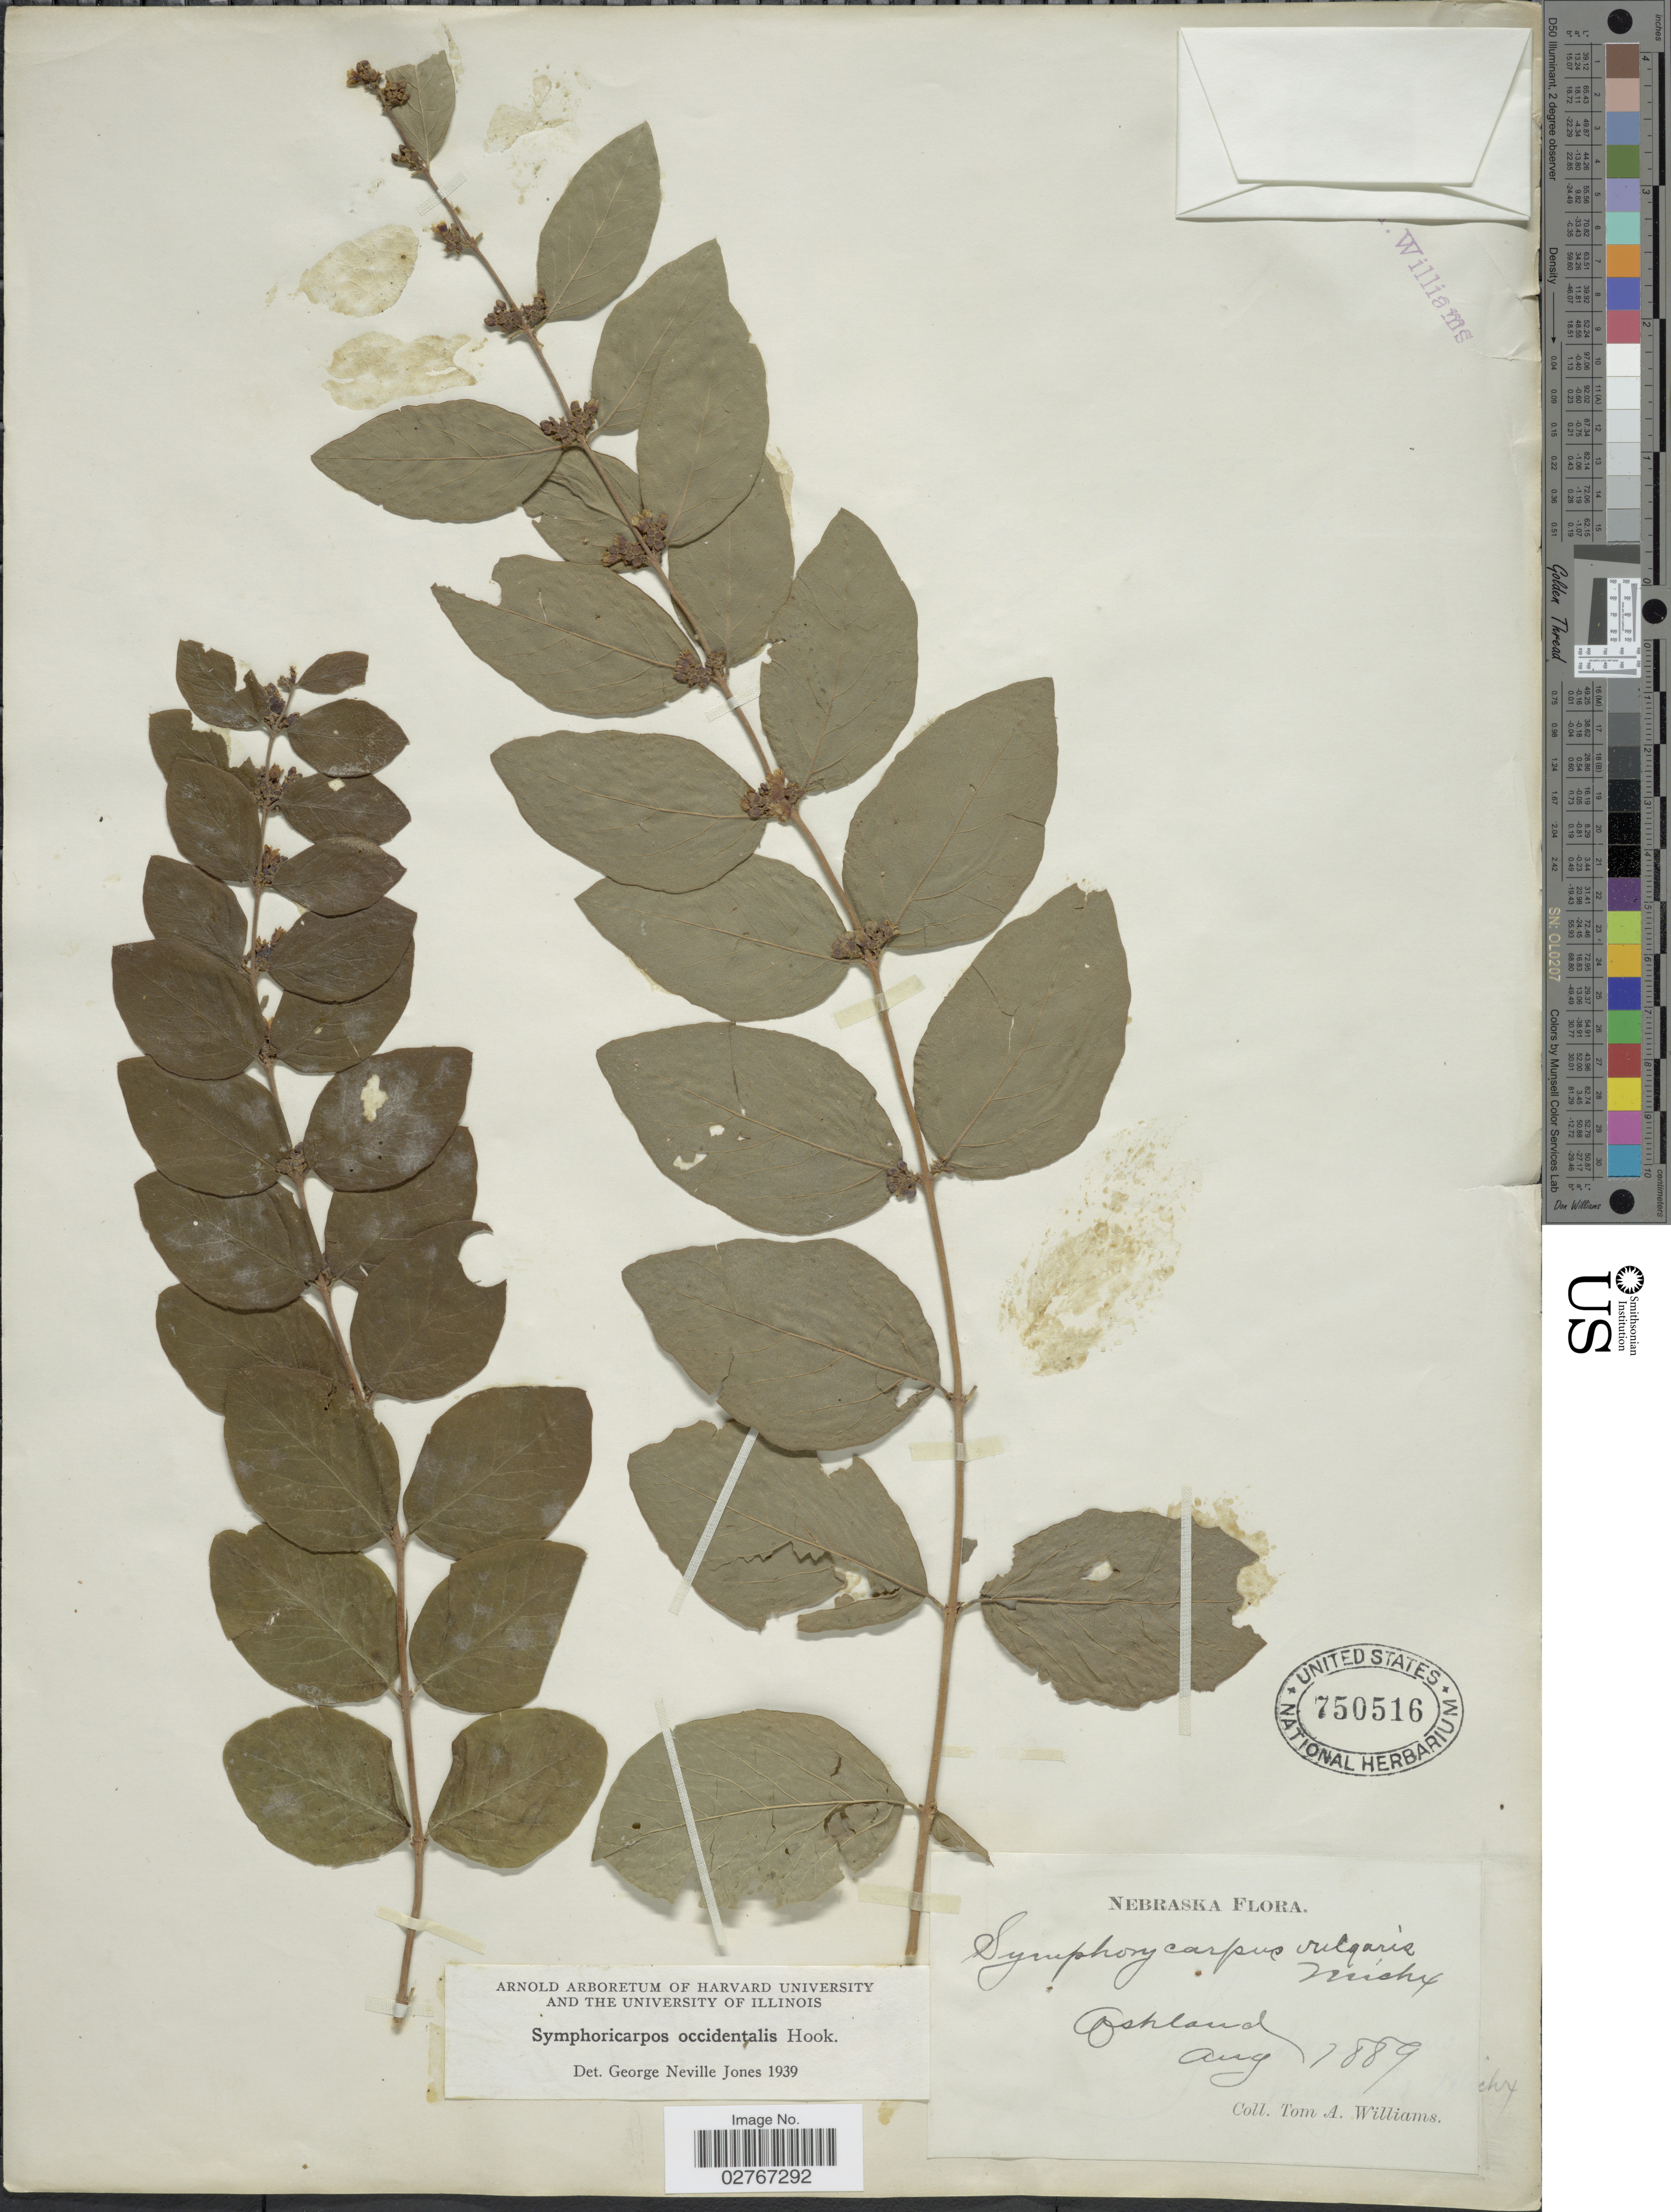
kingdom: Plantae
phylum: Tracheophyta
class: Magnoliopsida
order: Dipsacales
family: Caprifoliaceae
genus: Symphoricarpos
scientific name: Symphoricarpos occidentalis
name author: (R. Br.) Hook.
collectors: T. A. Williams (herbarium)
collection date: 1889-08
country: United States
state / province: Nebraska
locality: Ashland.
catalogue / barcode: US 750516